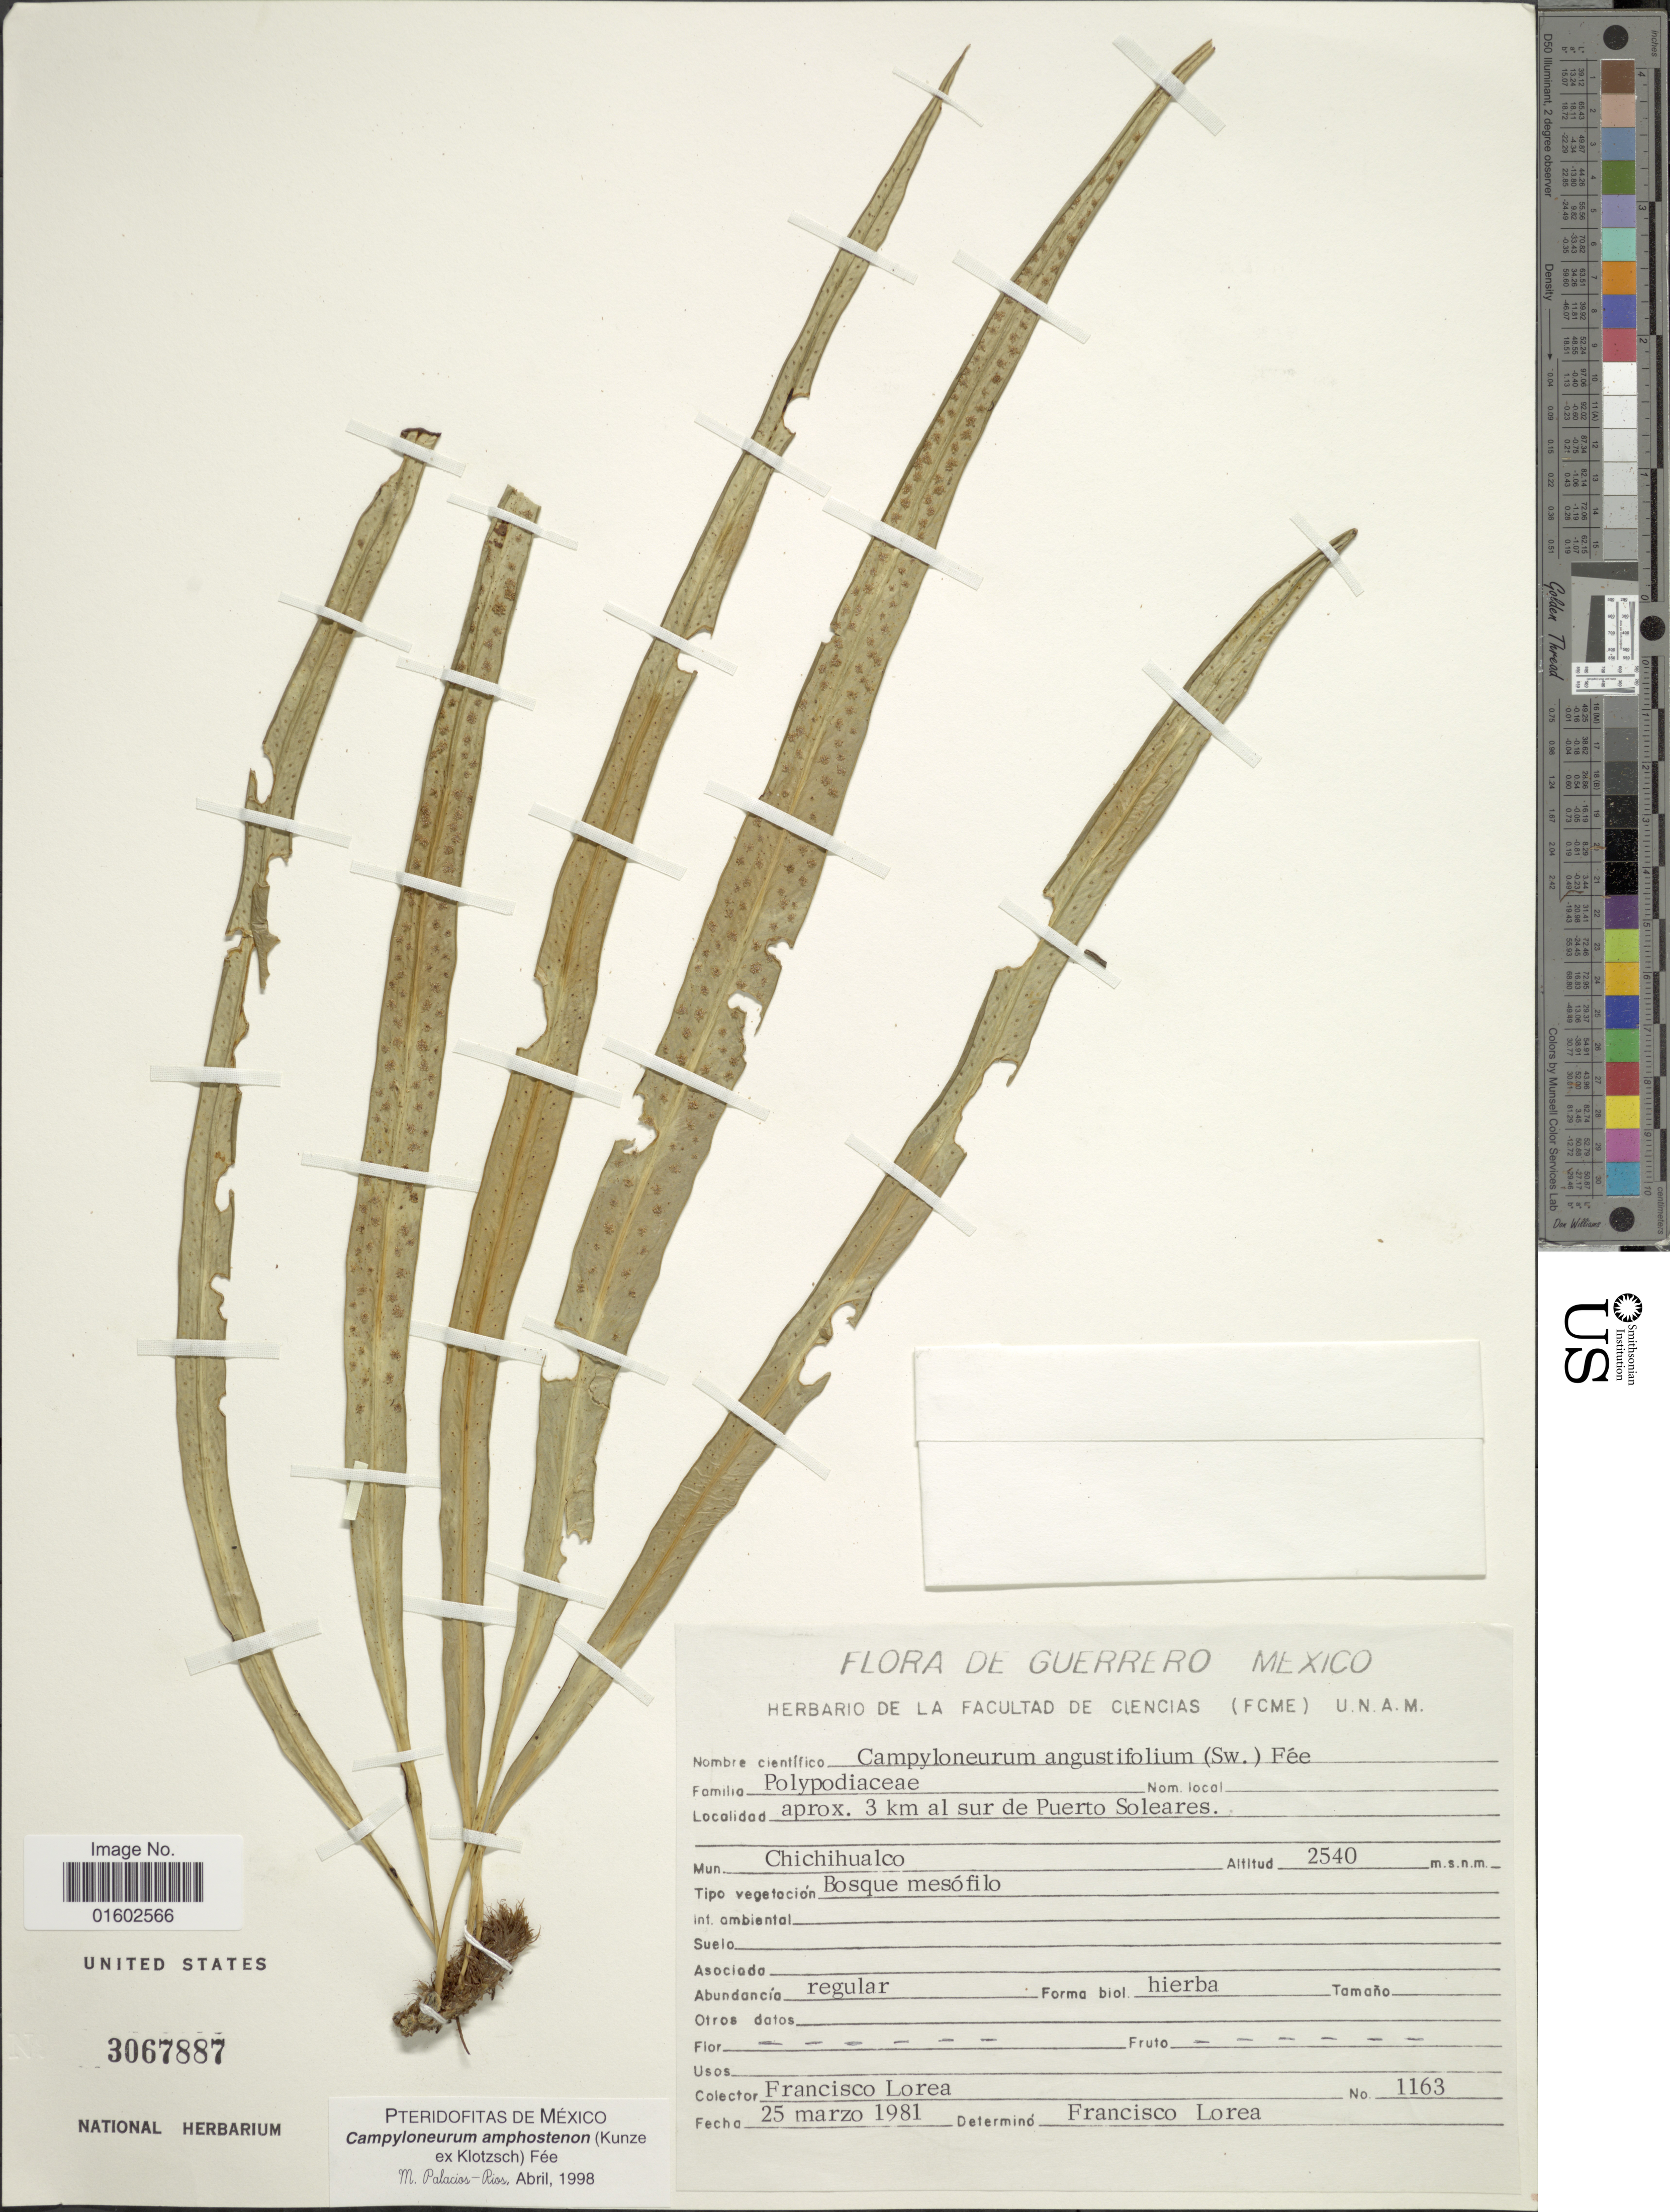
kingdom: Plantae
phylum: Tracheophyta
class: Polypodiopsida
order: Polypodiales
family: Polypodiaceae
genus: Campyloneurum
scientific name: Campyloneurum amphostenon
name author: (Kunze ex Klotzsch) Fée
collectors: F. Lorea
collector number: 1163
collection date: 1981-03-25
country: Mexico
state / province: Guerrero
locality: Chichihualco, aprox. 3 km al sur de Puerto Soleares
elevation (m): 2540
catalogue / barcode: US 3067887